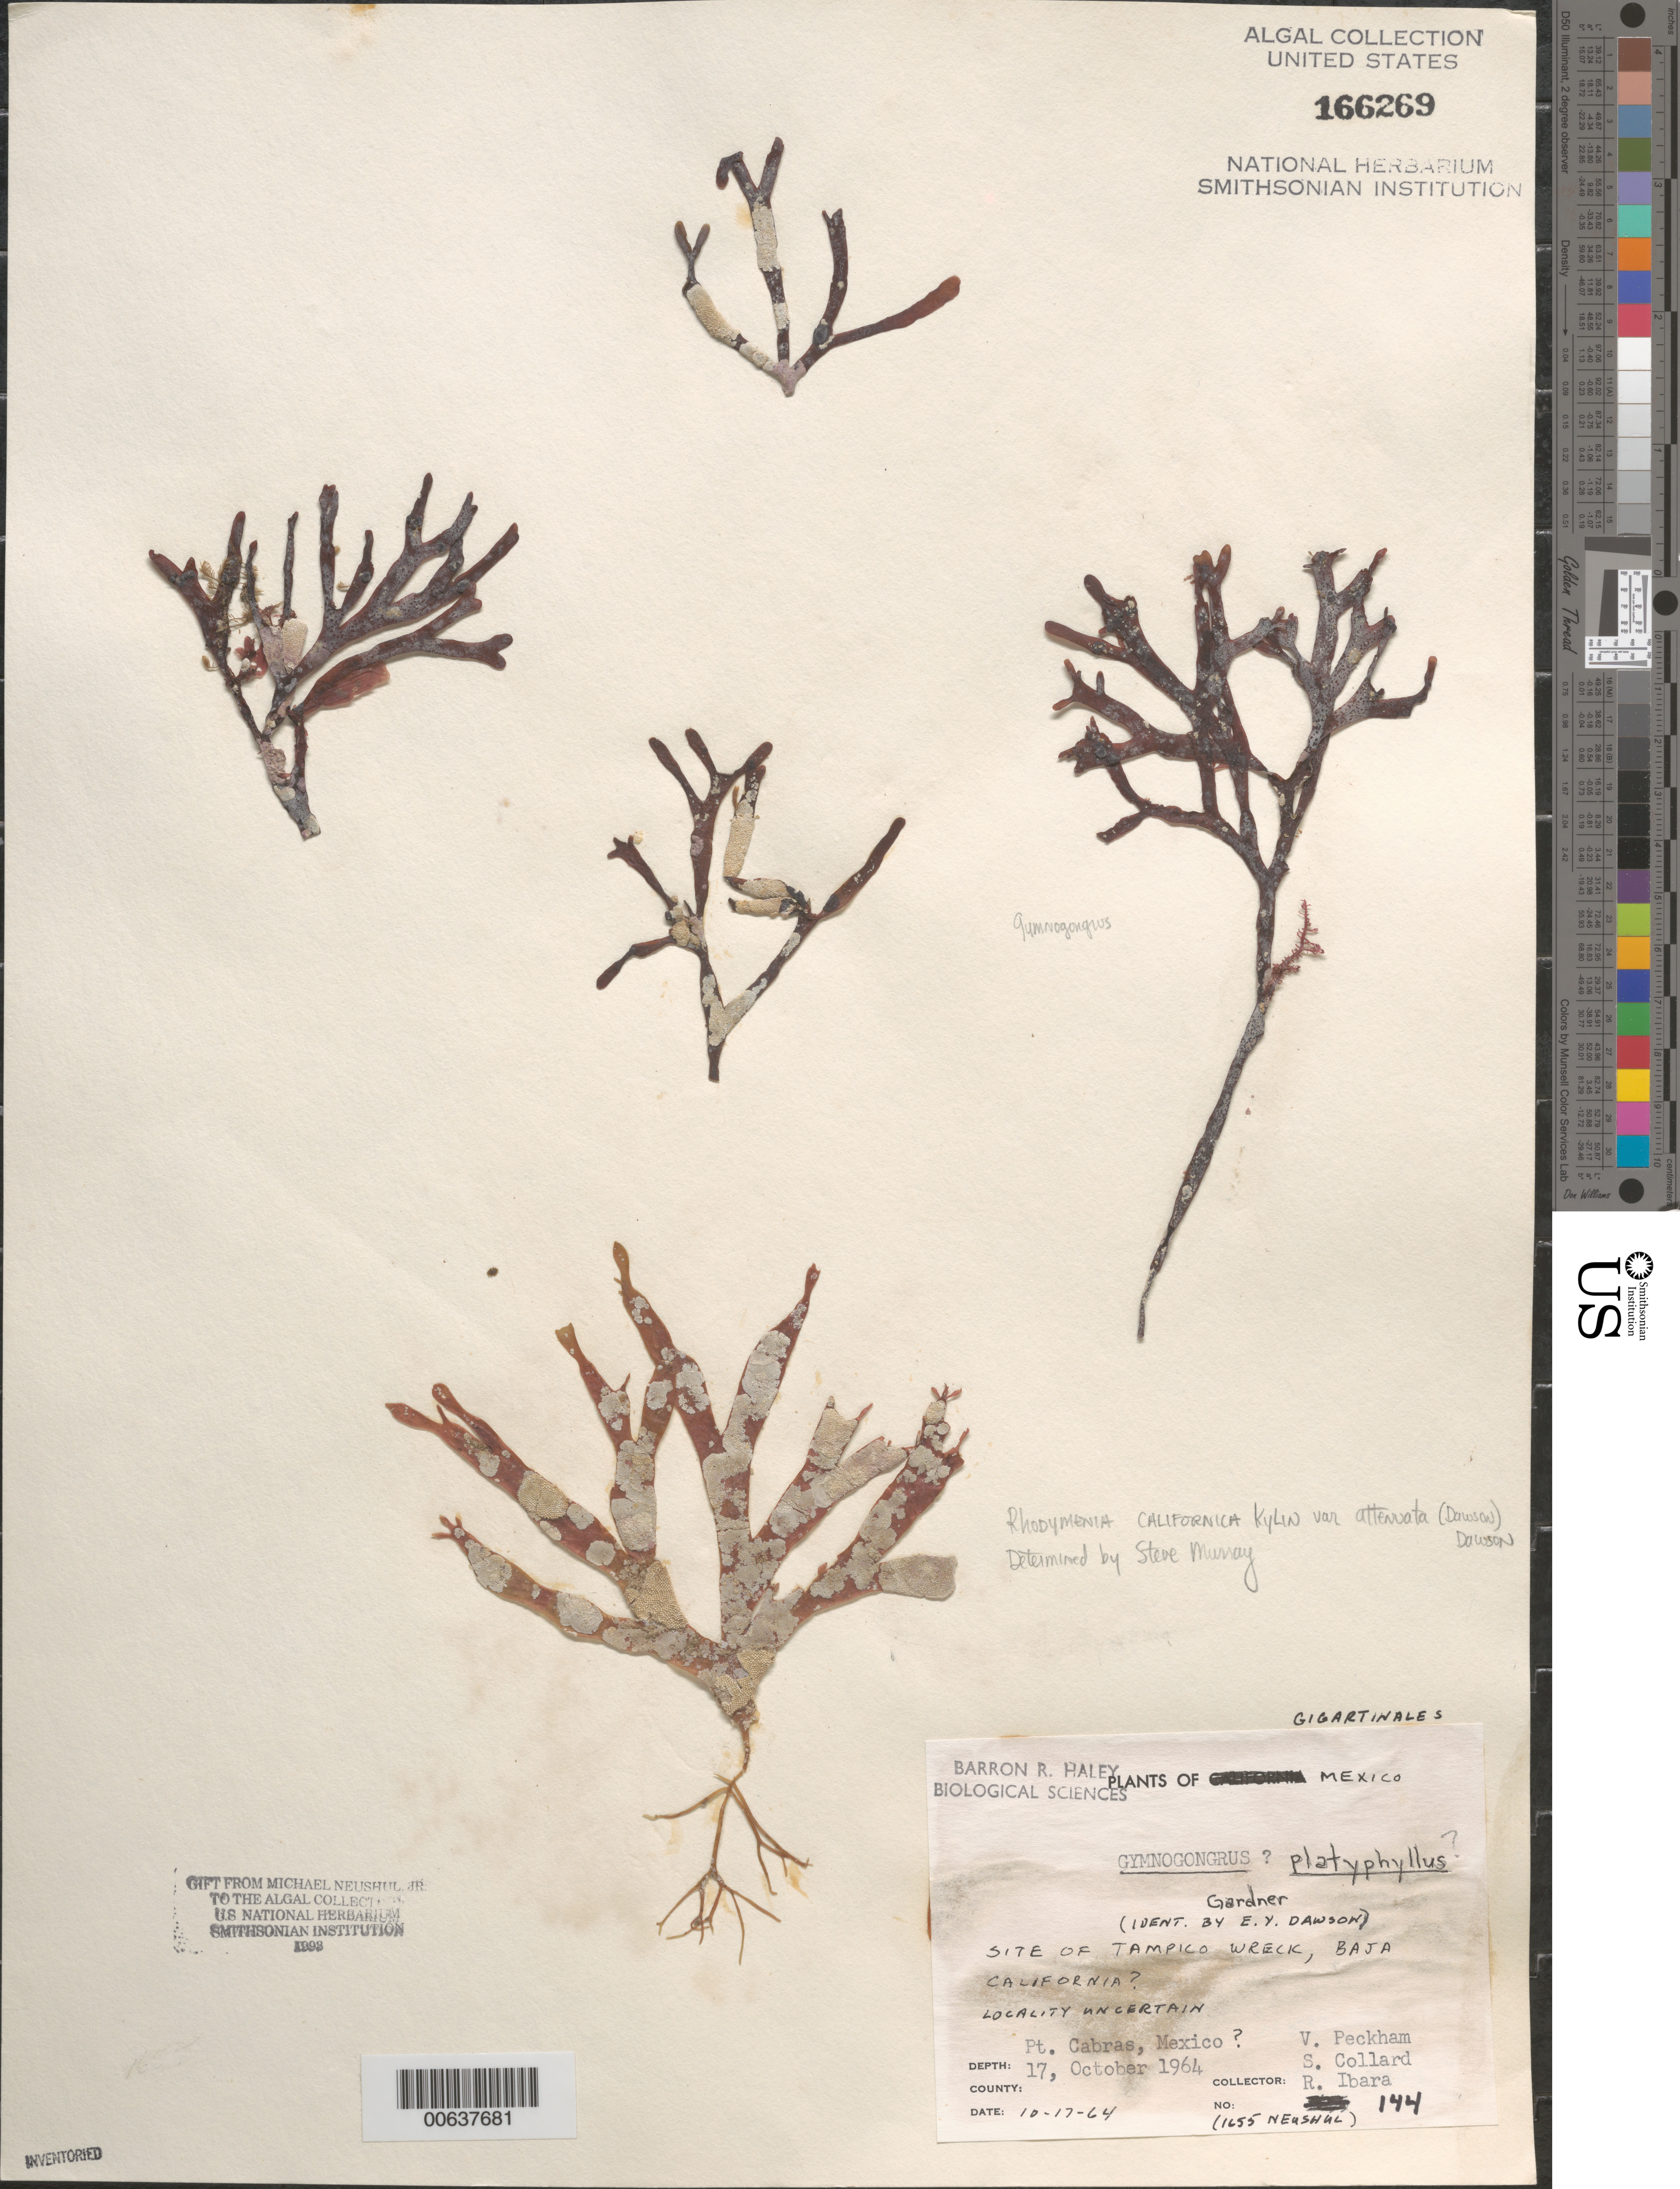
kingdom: Plantae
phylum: Rhodophyta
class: Florideophyceae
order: Gigartinales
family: Phyllophoraceae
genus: Gymnogongrus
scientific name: Gymnogongrus platyphyllus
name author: N.L. Gardner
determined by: Dawson, E. Y.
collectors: V. Peckham, S. Collard & R. Ibara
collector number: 144 / Neushul 1655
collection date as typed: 17 Oct 1964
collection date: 1964-10-17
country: Mexico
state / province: Baja California Norte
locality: Tampico Wreck Bay, Punta Cabras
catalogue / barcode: US 166269